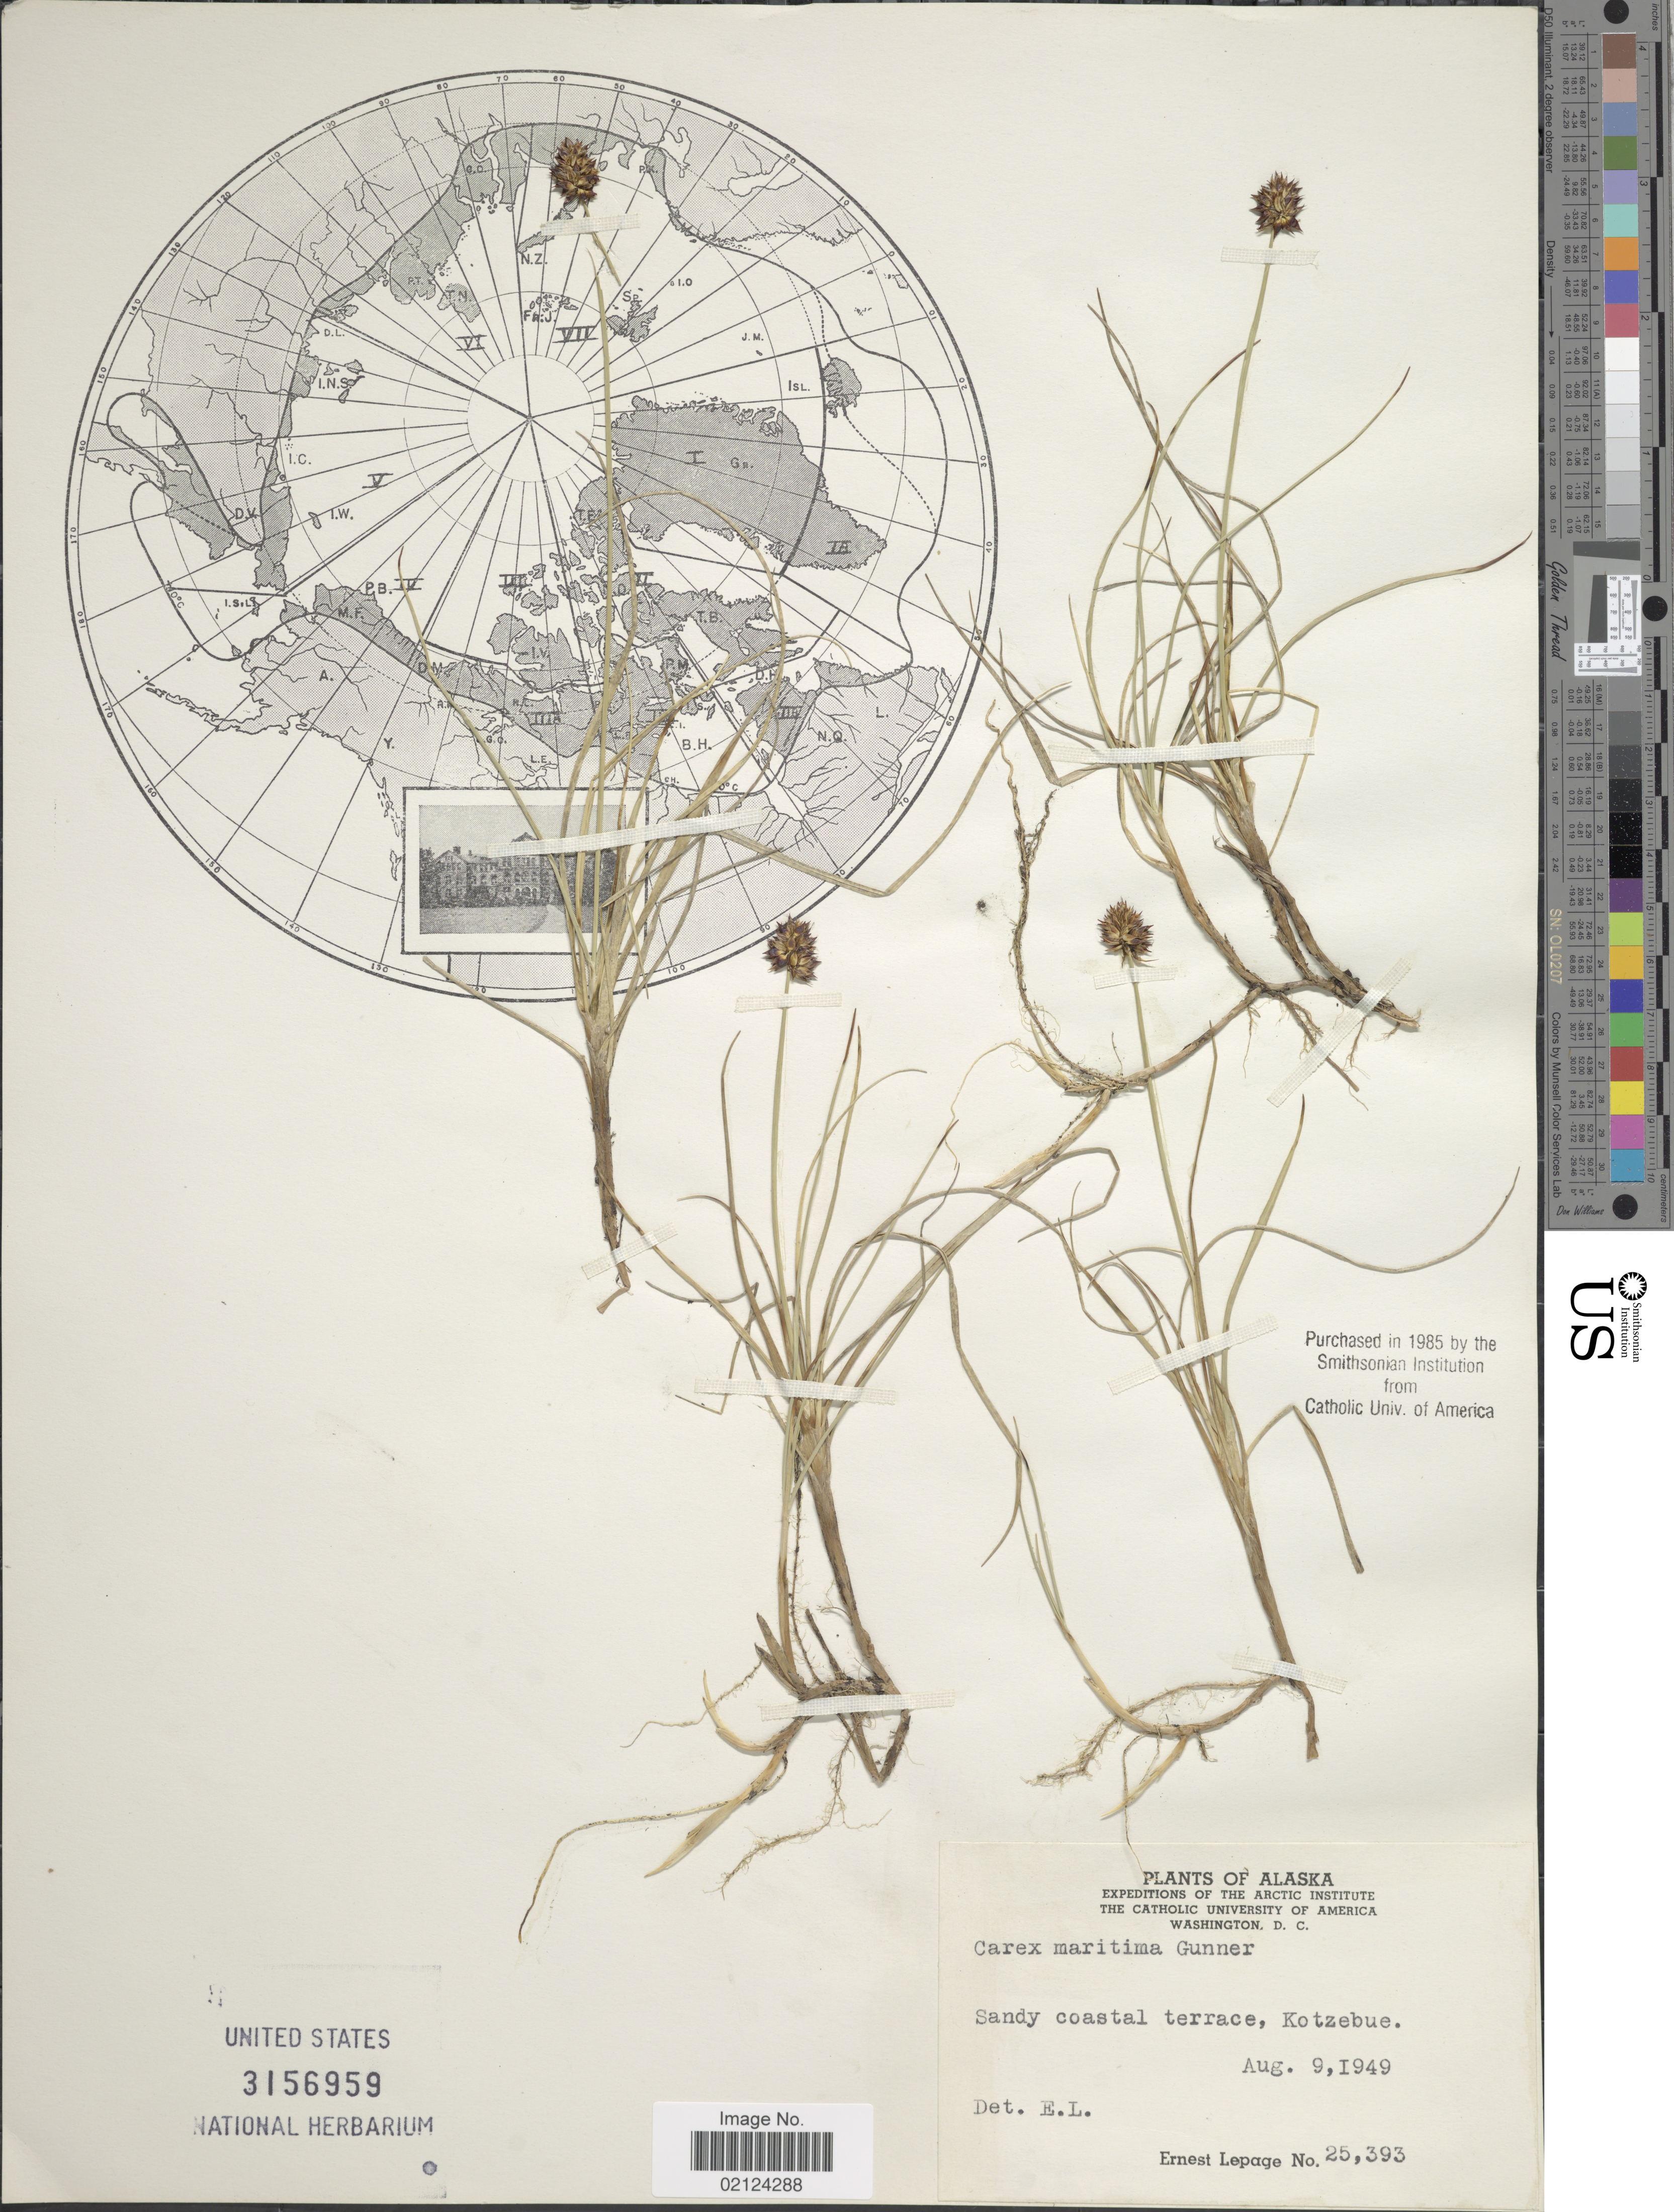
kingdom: Plantae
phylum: Tracheophyta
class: Liliopsida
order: Poales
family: Cyperaceae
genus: Carex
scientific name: Carex maritima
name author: Gunnerus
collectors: E. Lepage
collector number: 25393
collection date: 1949-08-09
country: United States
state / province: Alaska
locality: Sandy coastal terrace, Kotzebue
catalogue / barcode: US 3156959